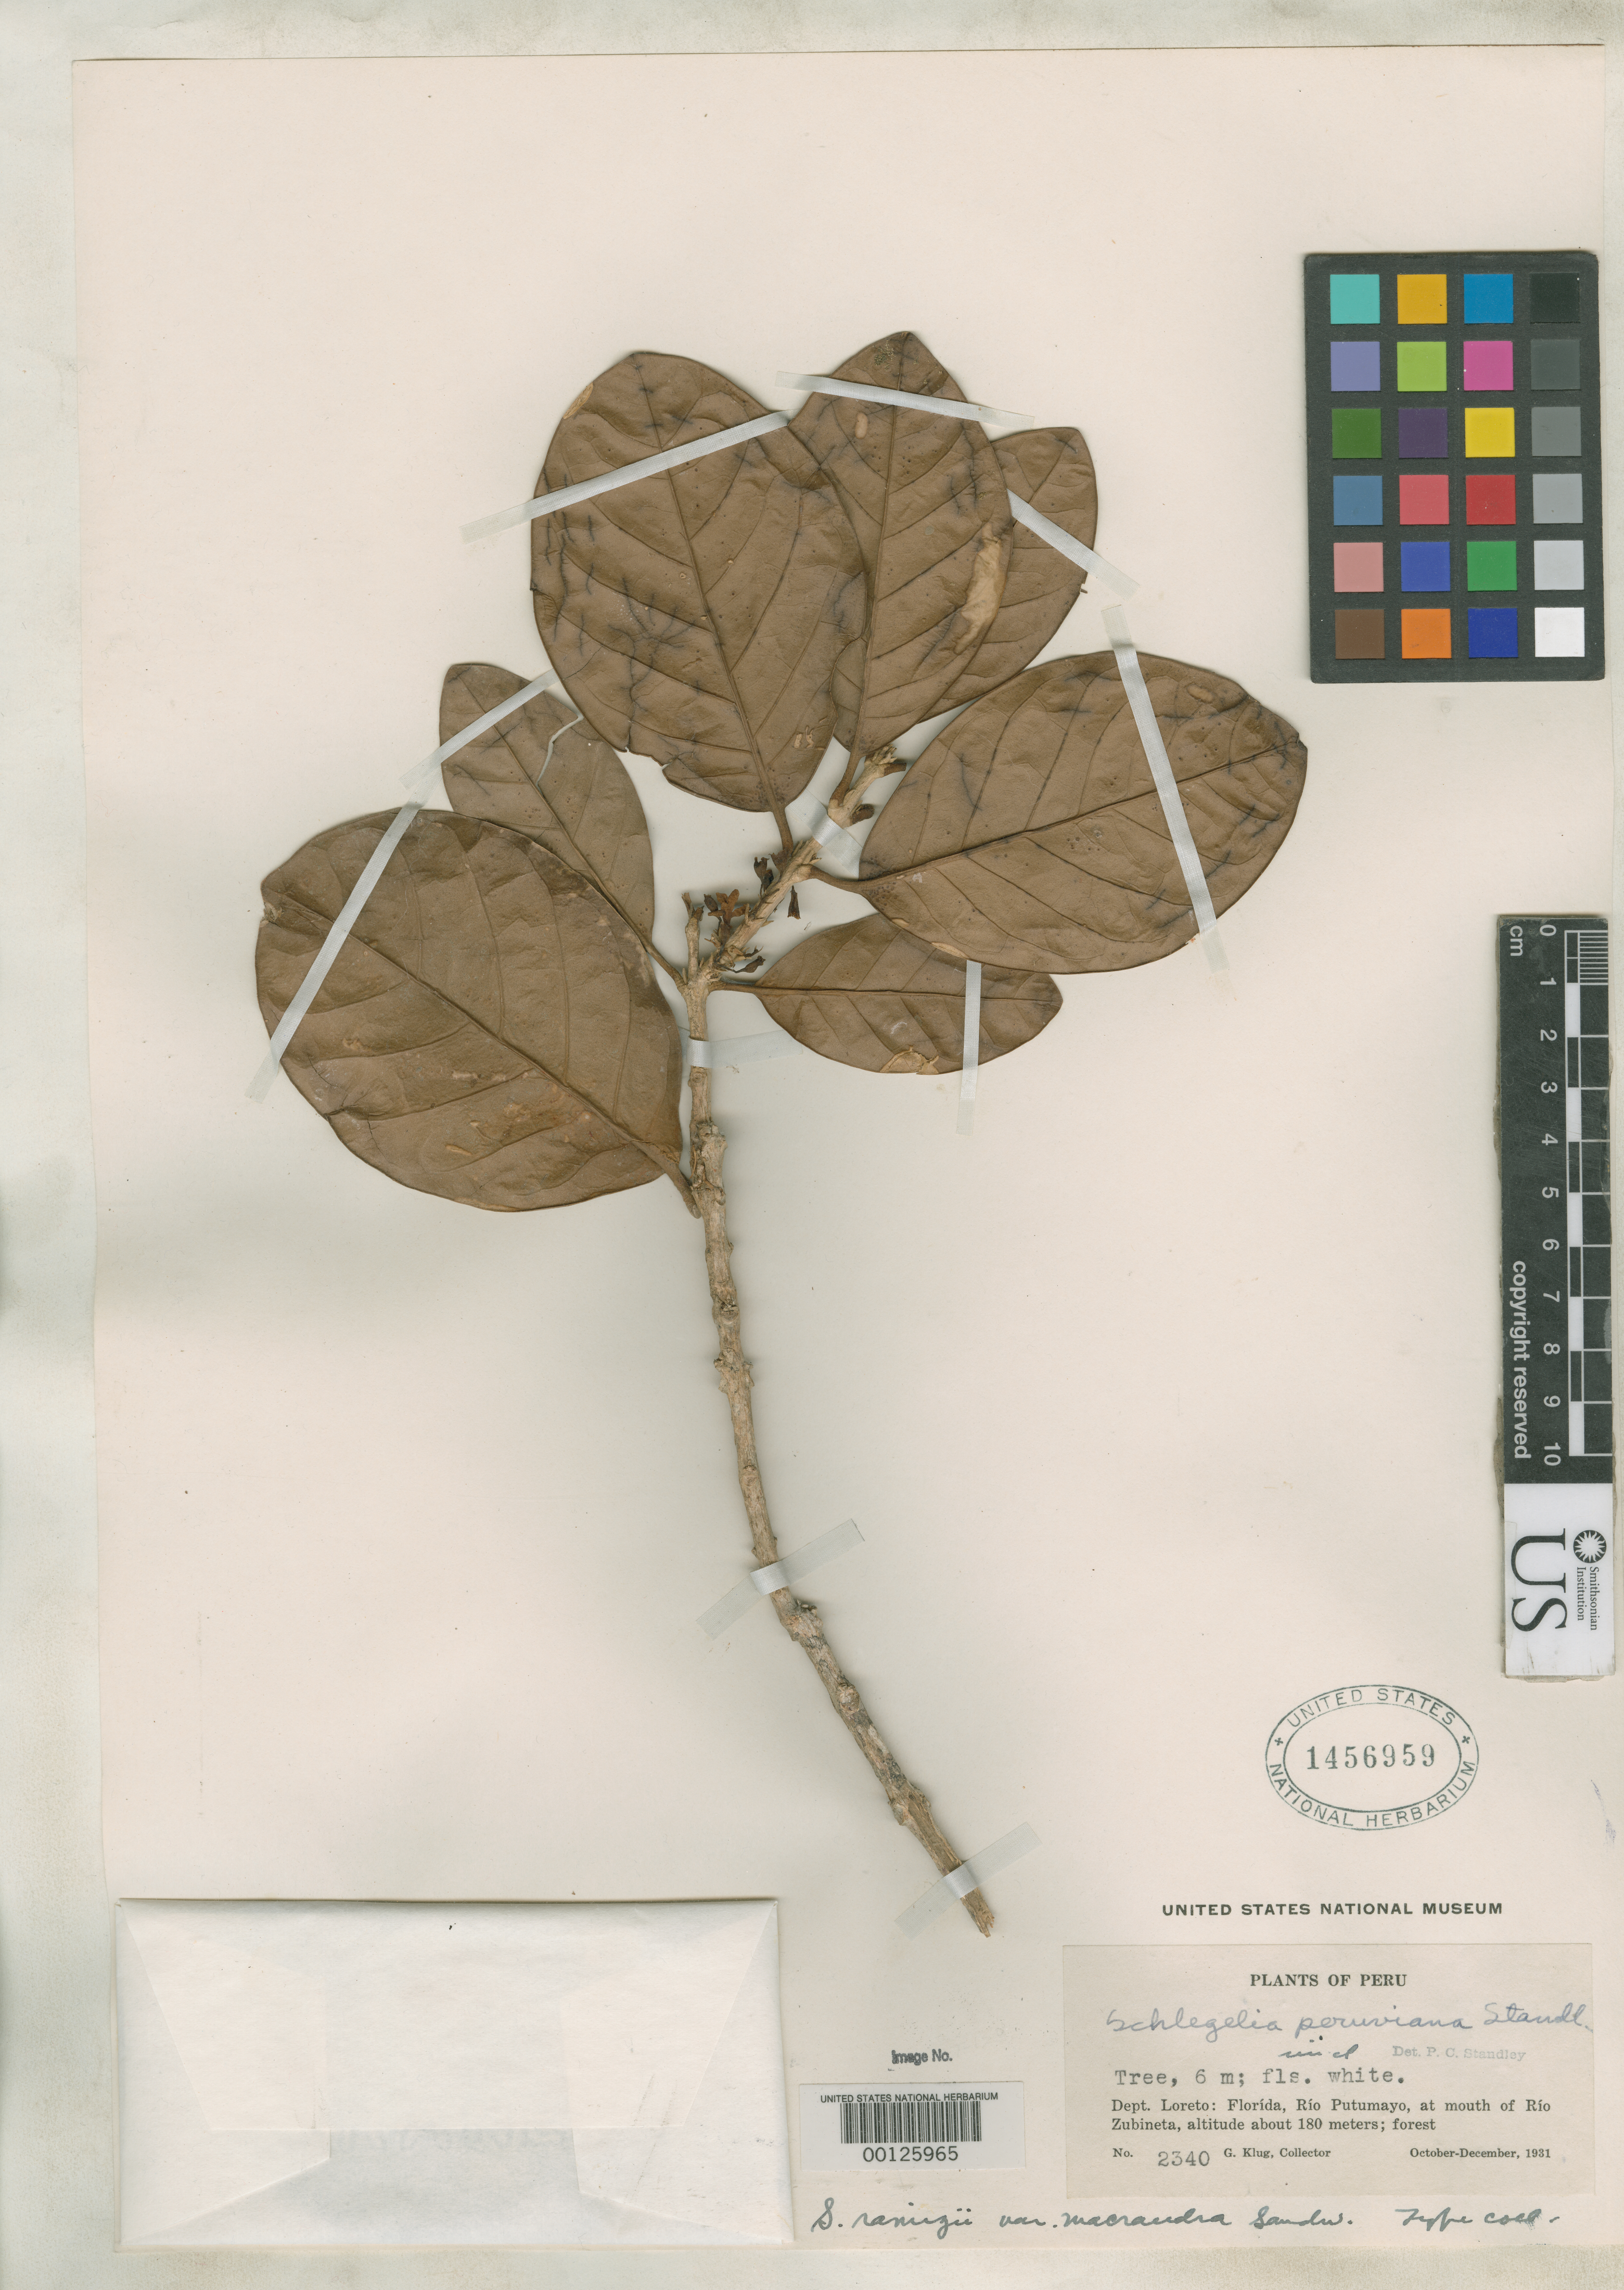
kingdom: Plantae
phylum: Tracheophyta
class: Magnoliopsida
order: Lamiales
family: Schlegeliaceae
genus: Schlegelia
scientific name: Schlegelia ramizii var. macrandra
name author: Sandwith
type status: Isotype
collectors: G. Klug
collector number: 2340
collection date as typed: Oct 1931 to -- Dec 1931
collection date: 1931-10/1931-12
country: Peru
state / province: Loreto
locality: Florida, Rio Putumayo, mouth of Rio Zubinata.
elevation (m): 180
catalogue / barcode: US 1456959